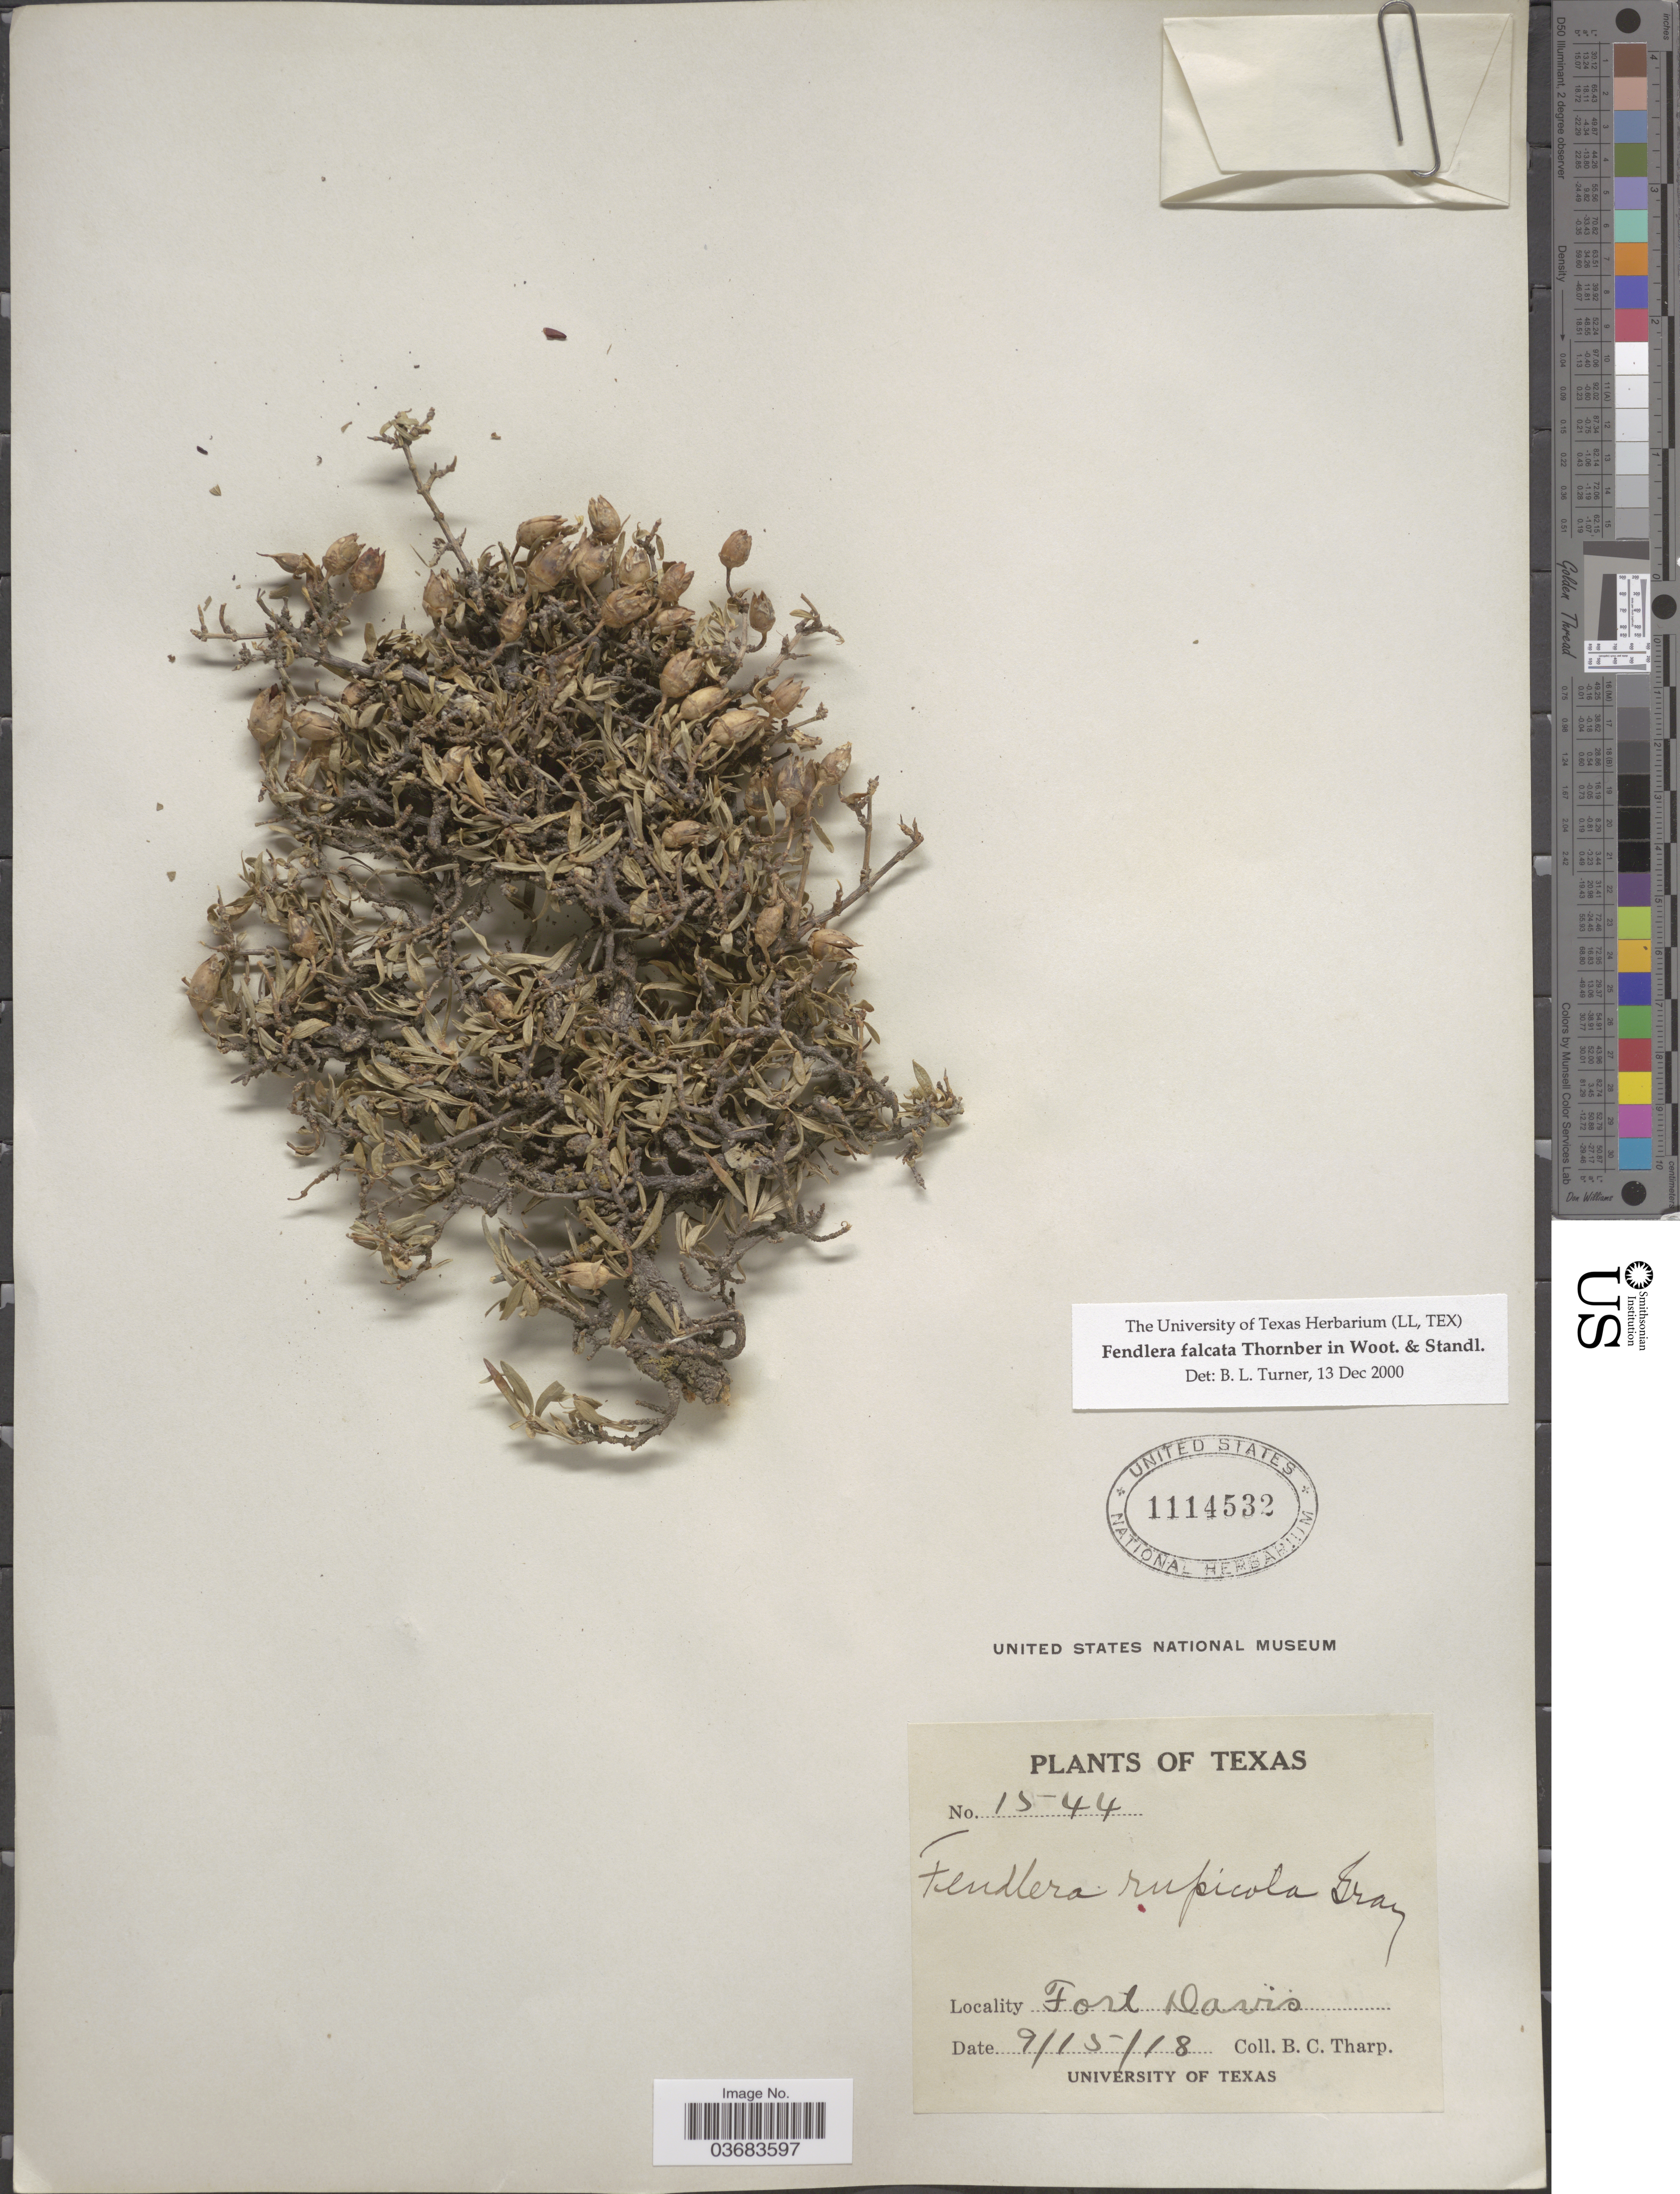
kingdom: Plantae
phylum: Tracheophyta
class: Magnoliopsida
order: Cornales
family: Hydrangeaceae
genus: Fendlera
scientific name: Fendlera rupicola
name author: Englem. & A. Gray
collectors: B. C. Tharp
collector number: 1544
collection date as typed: Transcribed d/m/y: 15/9/18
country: United States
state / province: Texas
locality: Fort Davis.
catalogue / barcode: US 1114532